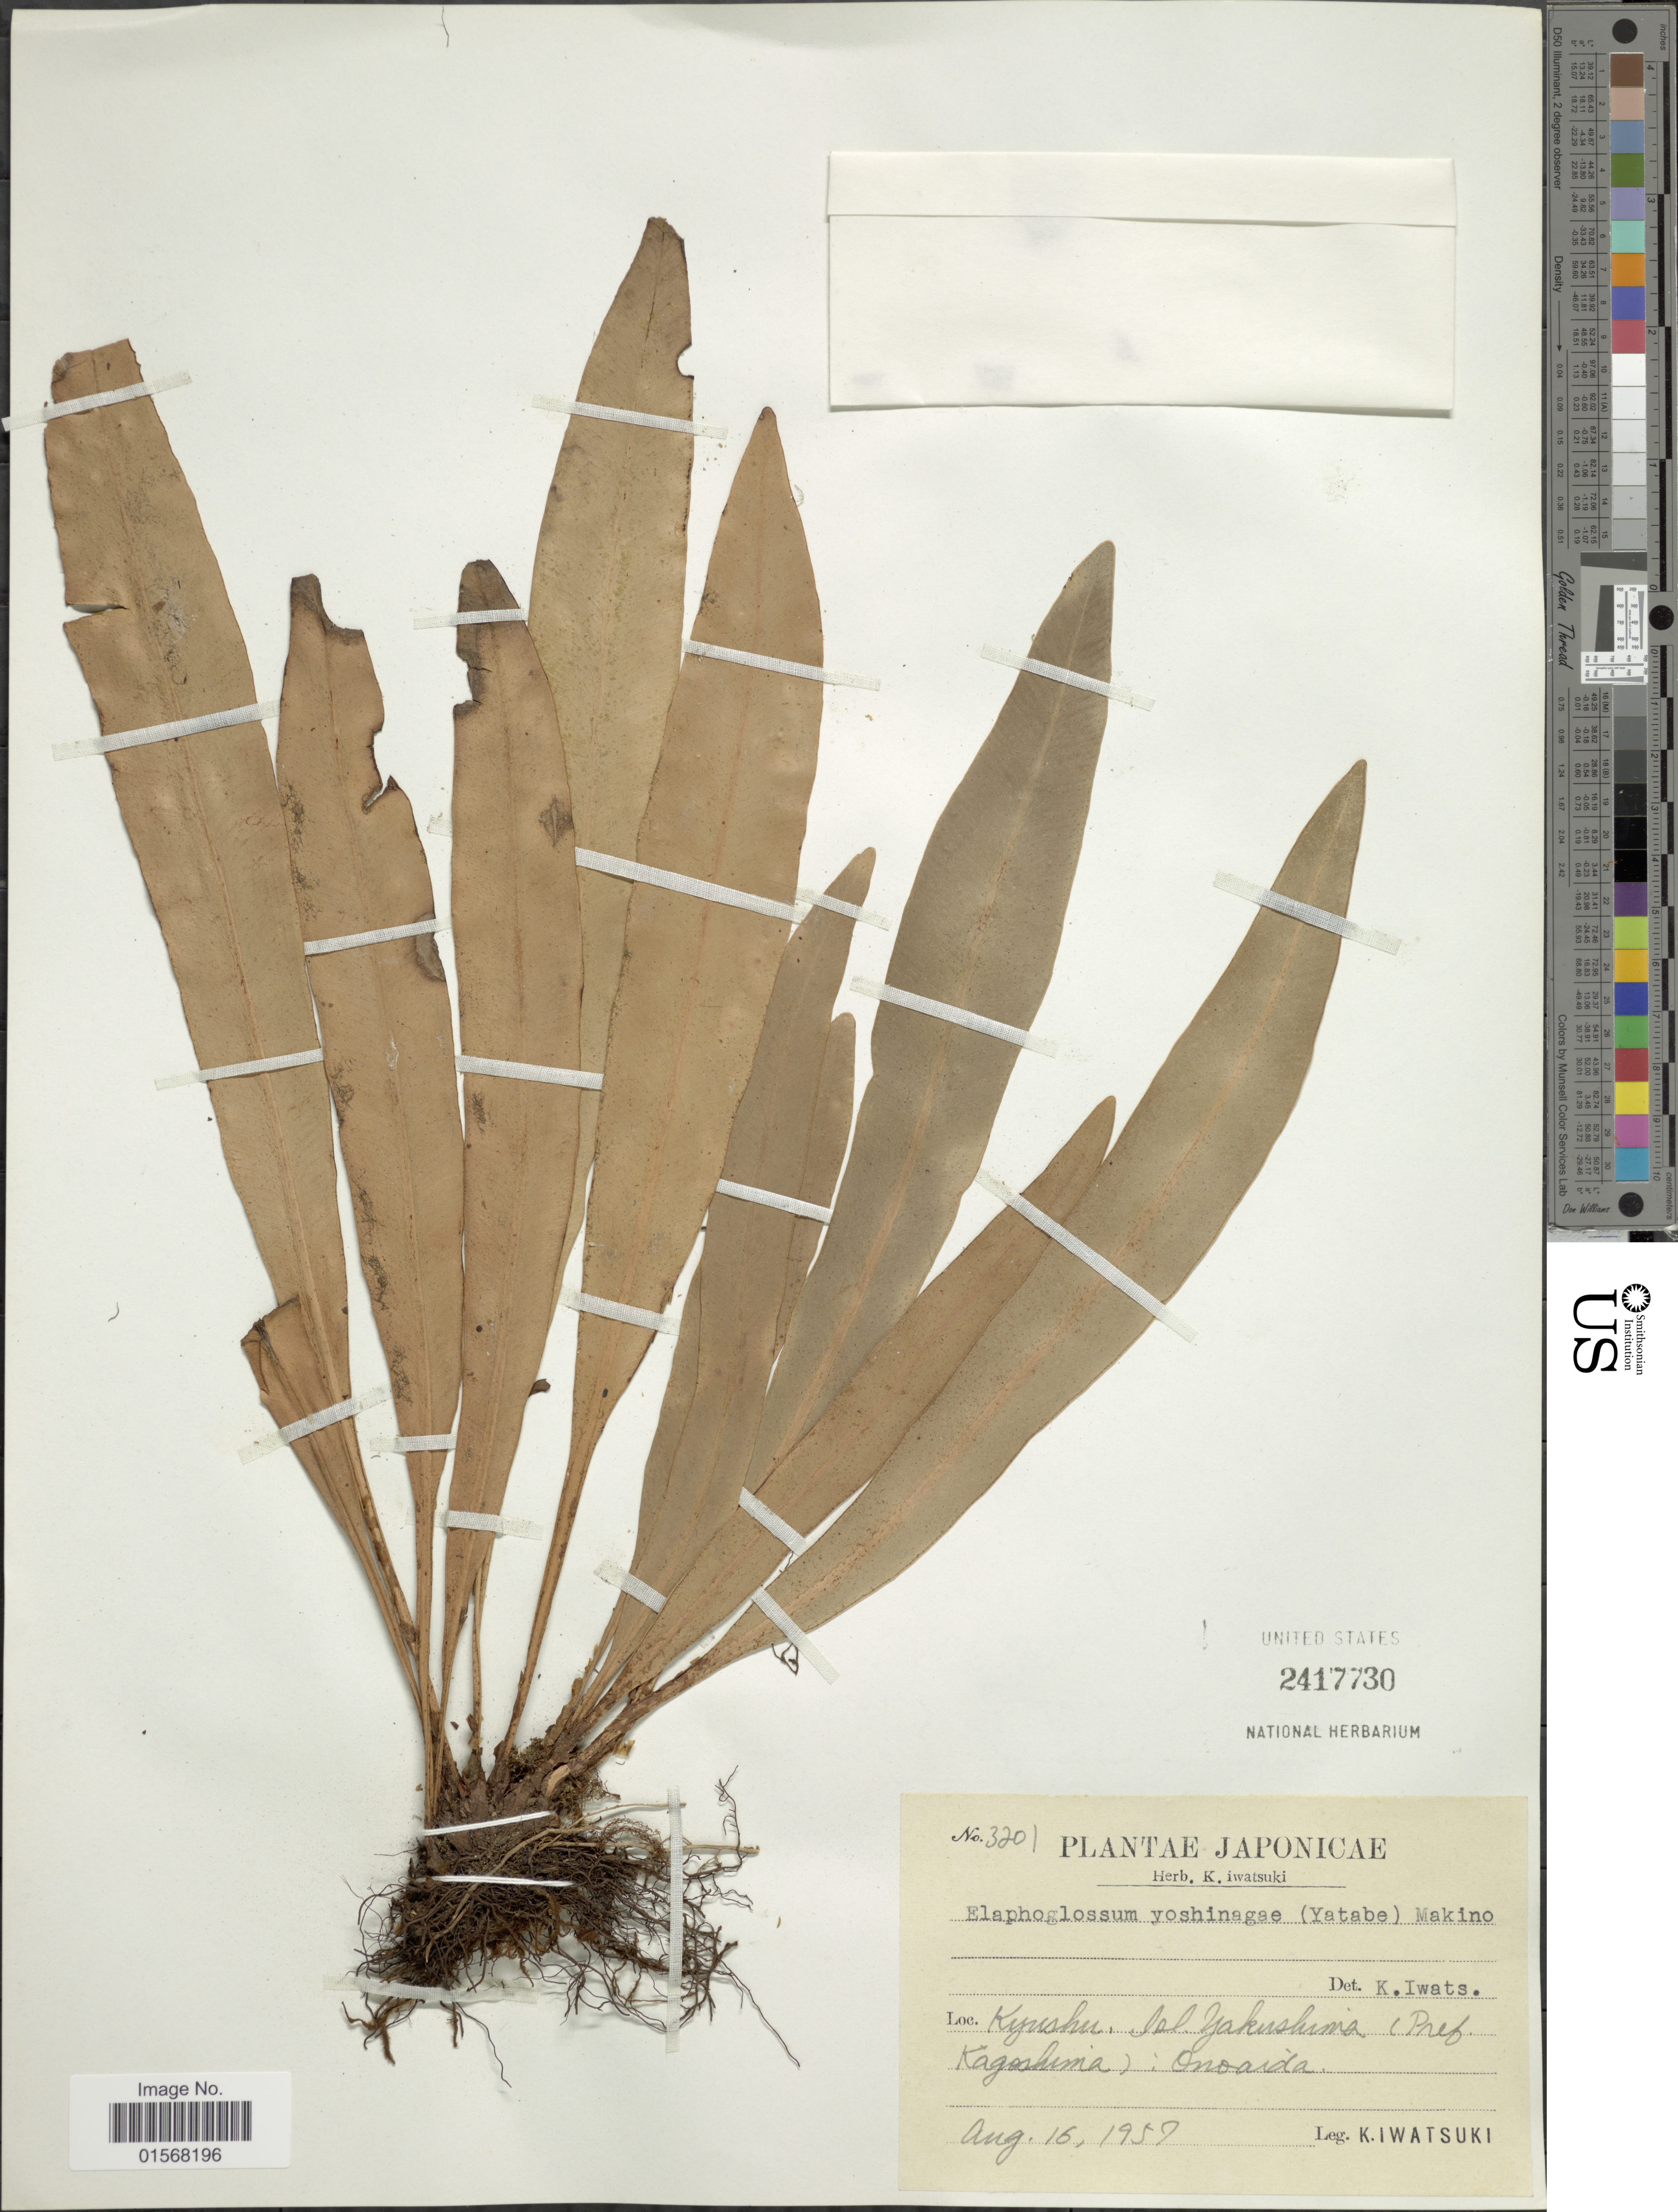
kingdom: Plantae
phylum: Tracheophyta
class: Polypodiopsida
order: Polypodiales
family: Dryopteridaceae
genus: Elaphoglossum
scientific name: Elaphoglossum yoshinagae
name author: (Yatabe) Makino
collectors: K. Iwatsuki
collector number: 3201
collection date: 1957-08-16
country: Japan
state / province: Kagosima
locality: Kyushu, Isl. Yakushima ( Pref. Kagoshima) ; Onoaida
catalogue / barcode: US 2417730